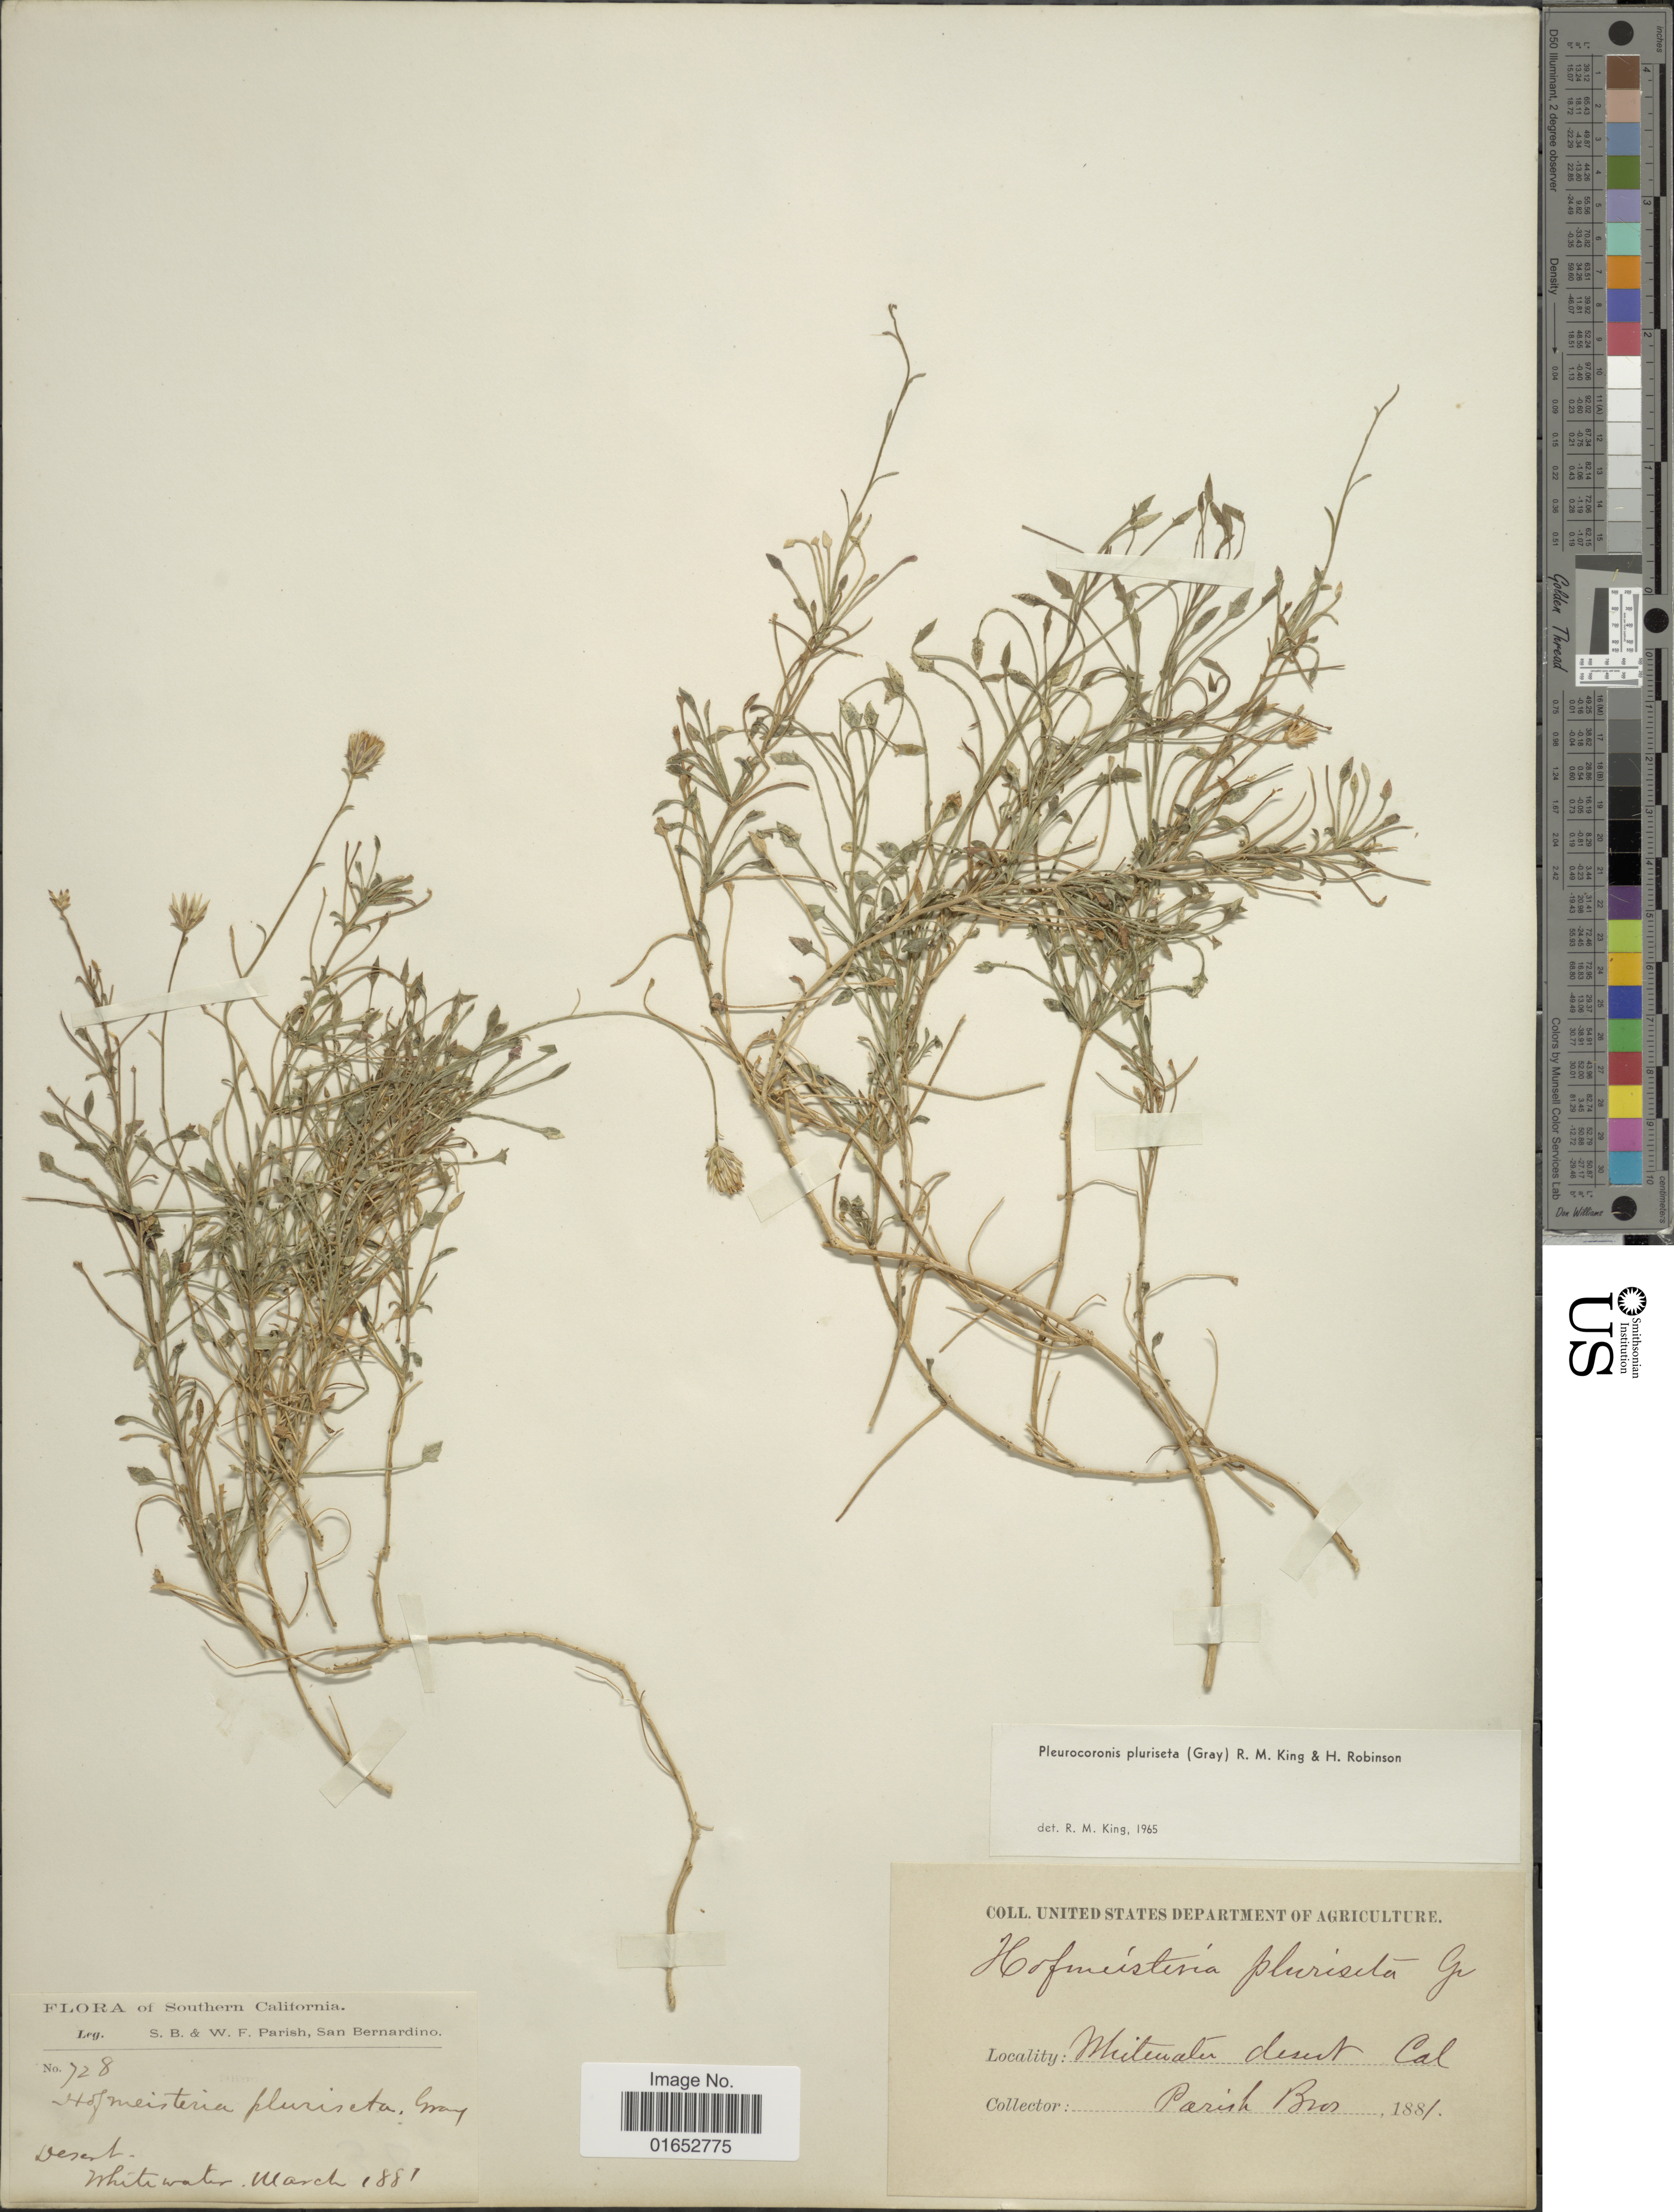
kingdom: Plantae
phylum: Tracheophyta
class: Magnoliopsida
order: Asterales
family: Asteraceae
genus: Pleurocoronis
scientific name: Pleurocoronis pluriseta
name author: (A. Gray) R.M. King & H. Rob.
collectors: S. B. Parish & W. F. Parish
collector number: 728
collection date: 1881-03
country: United States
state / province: California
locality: Southern California, Whitewater desert